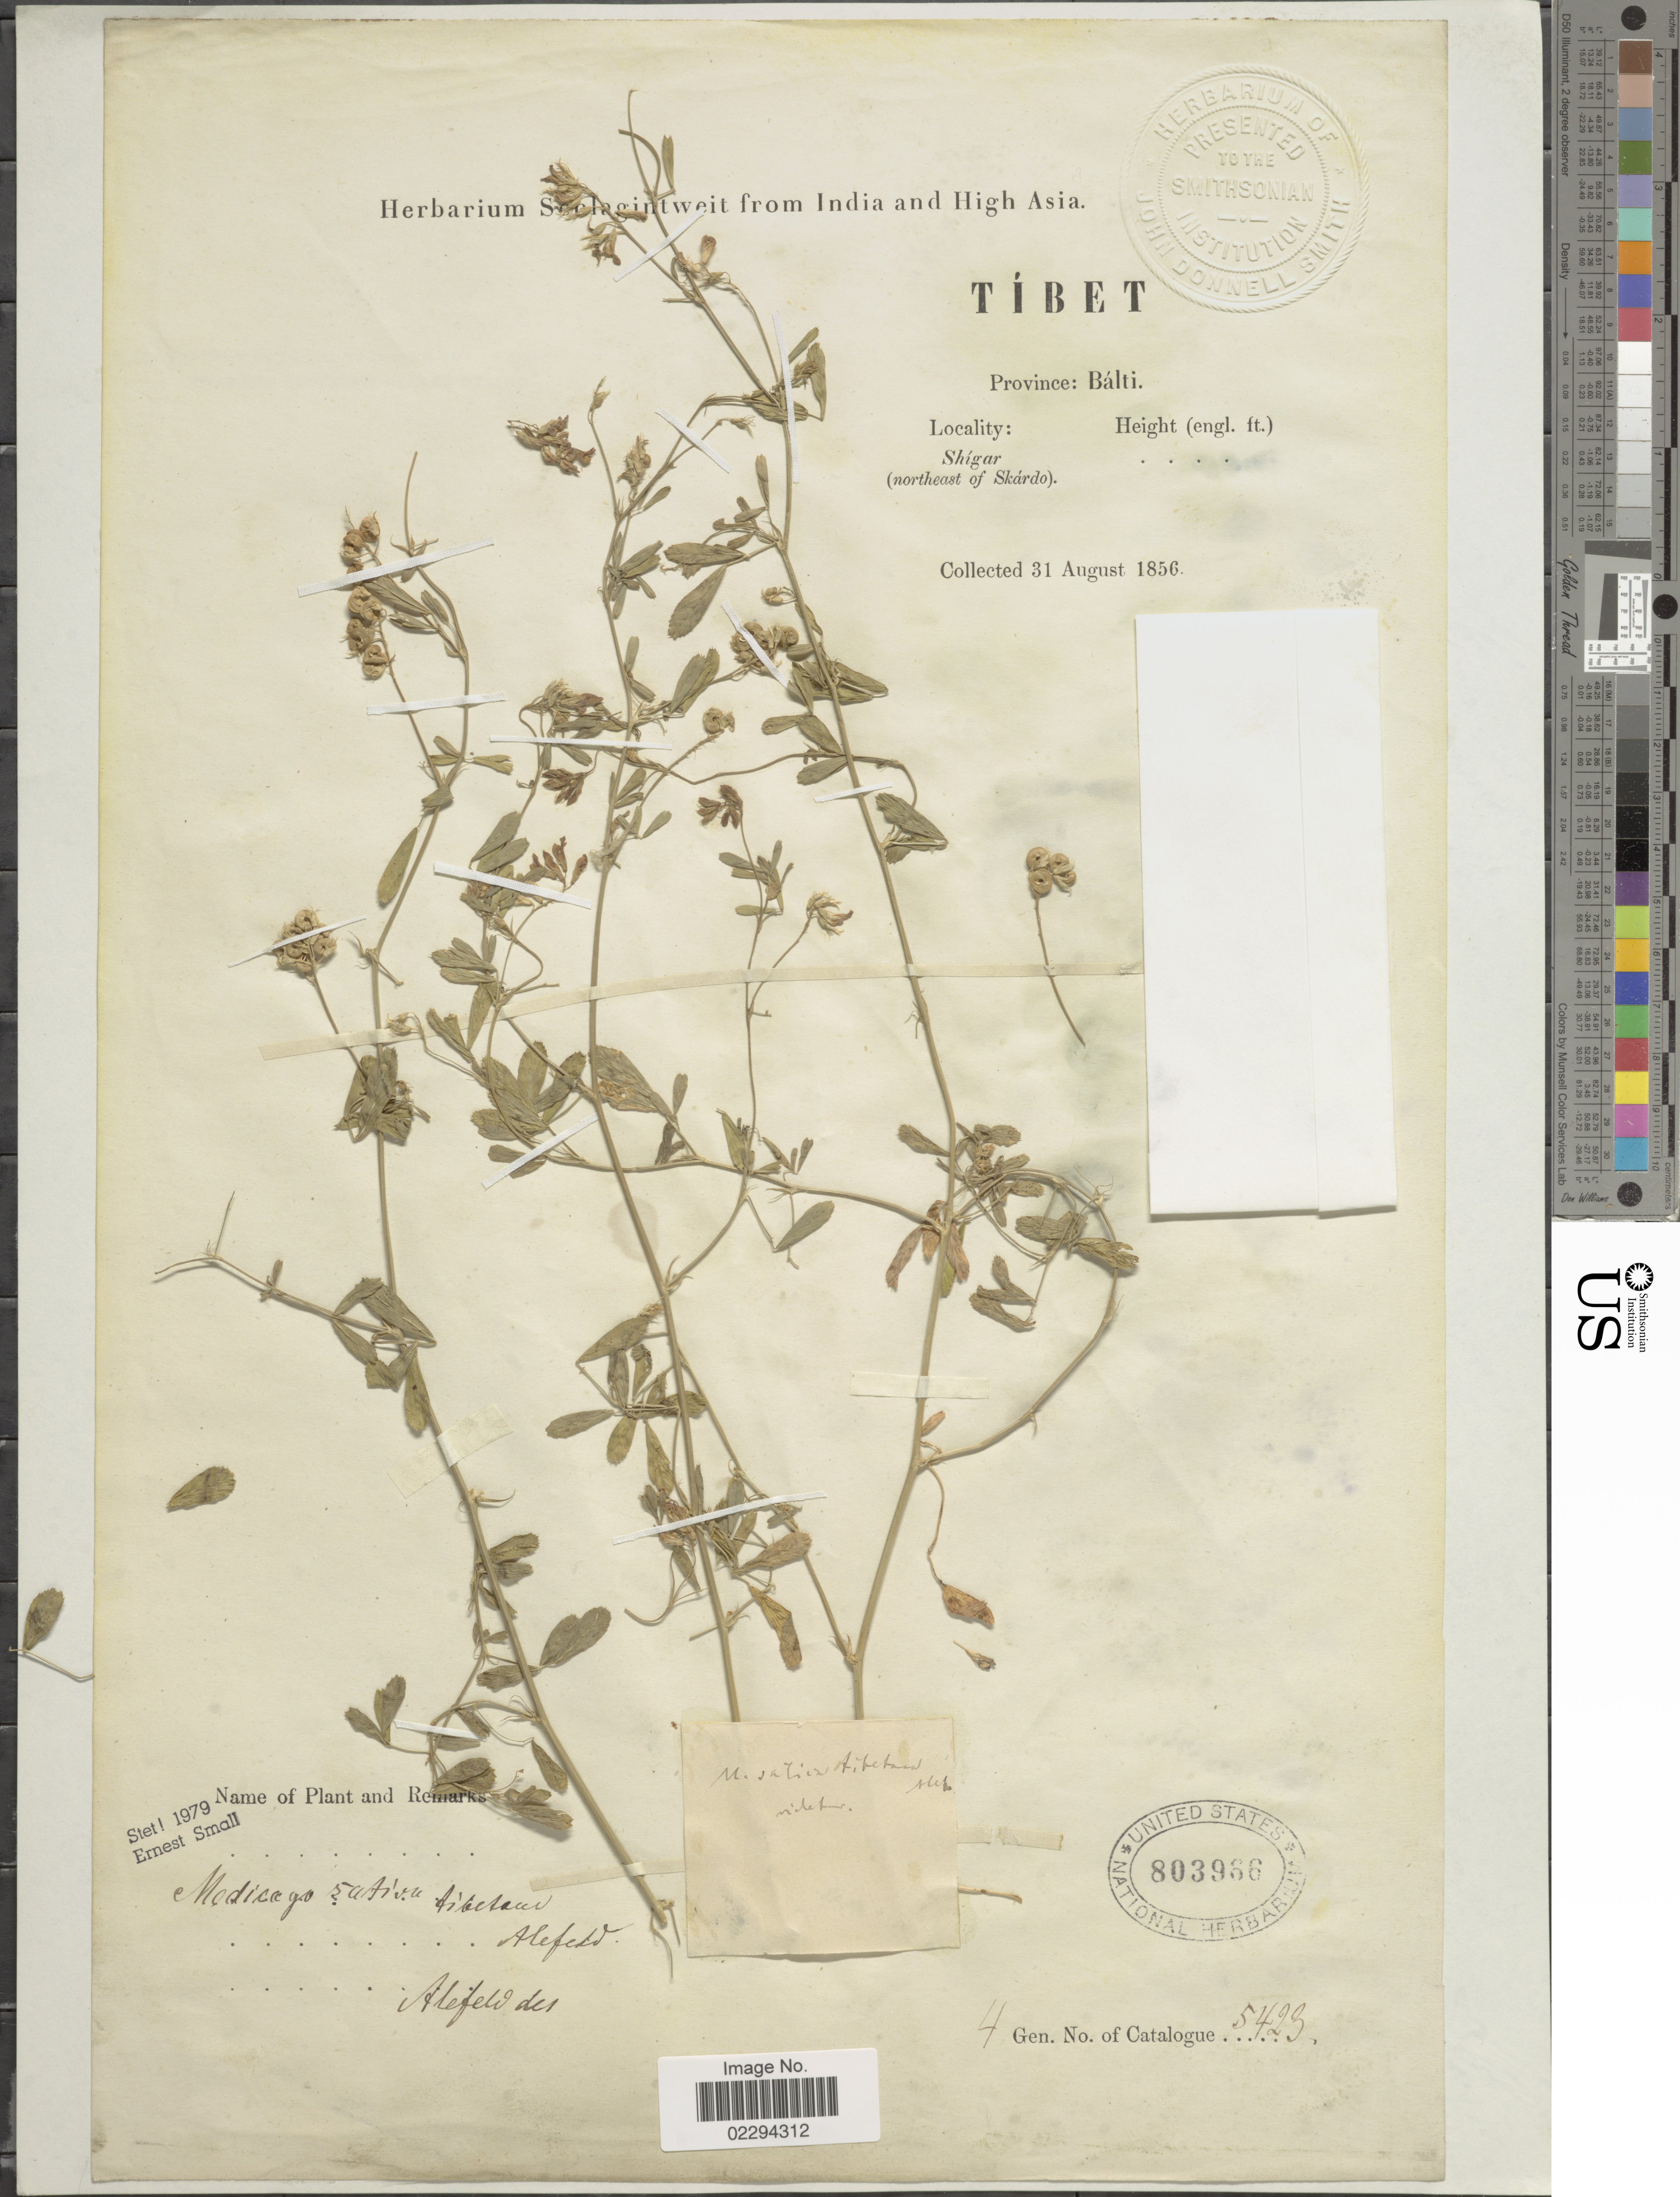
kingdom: Plantae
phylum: Tracheophyta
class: Magnoliopsida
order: Fabales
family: Fabaceae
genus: Medicago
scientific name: Medicago sativa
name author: L.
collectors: ex herb. Schlagintweit from India and High Asia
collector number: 4 Gen. No. of Catalogue 5423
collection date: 1856-08-31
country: China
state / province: Xizang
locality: Tibet, Province Balti, Shigar (northeast of Skardo).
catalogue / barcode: US 803966